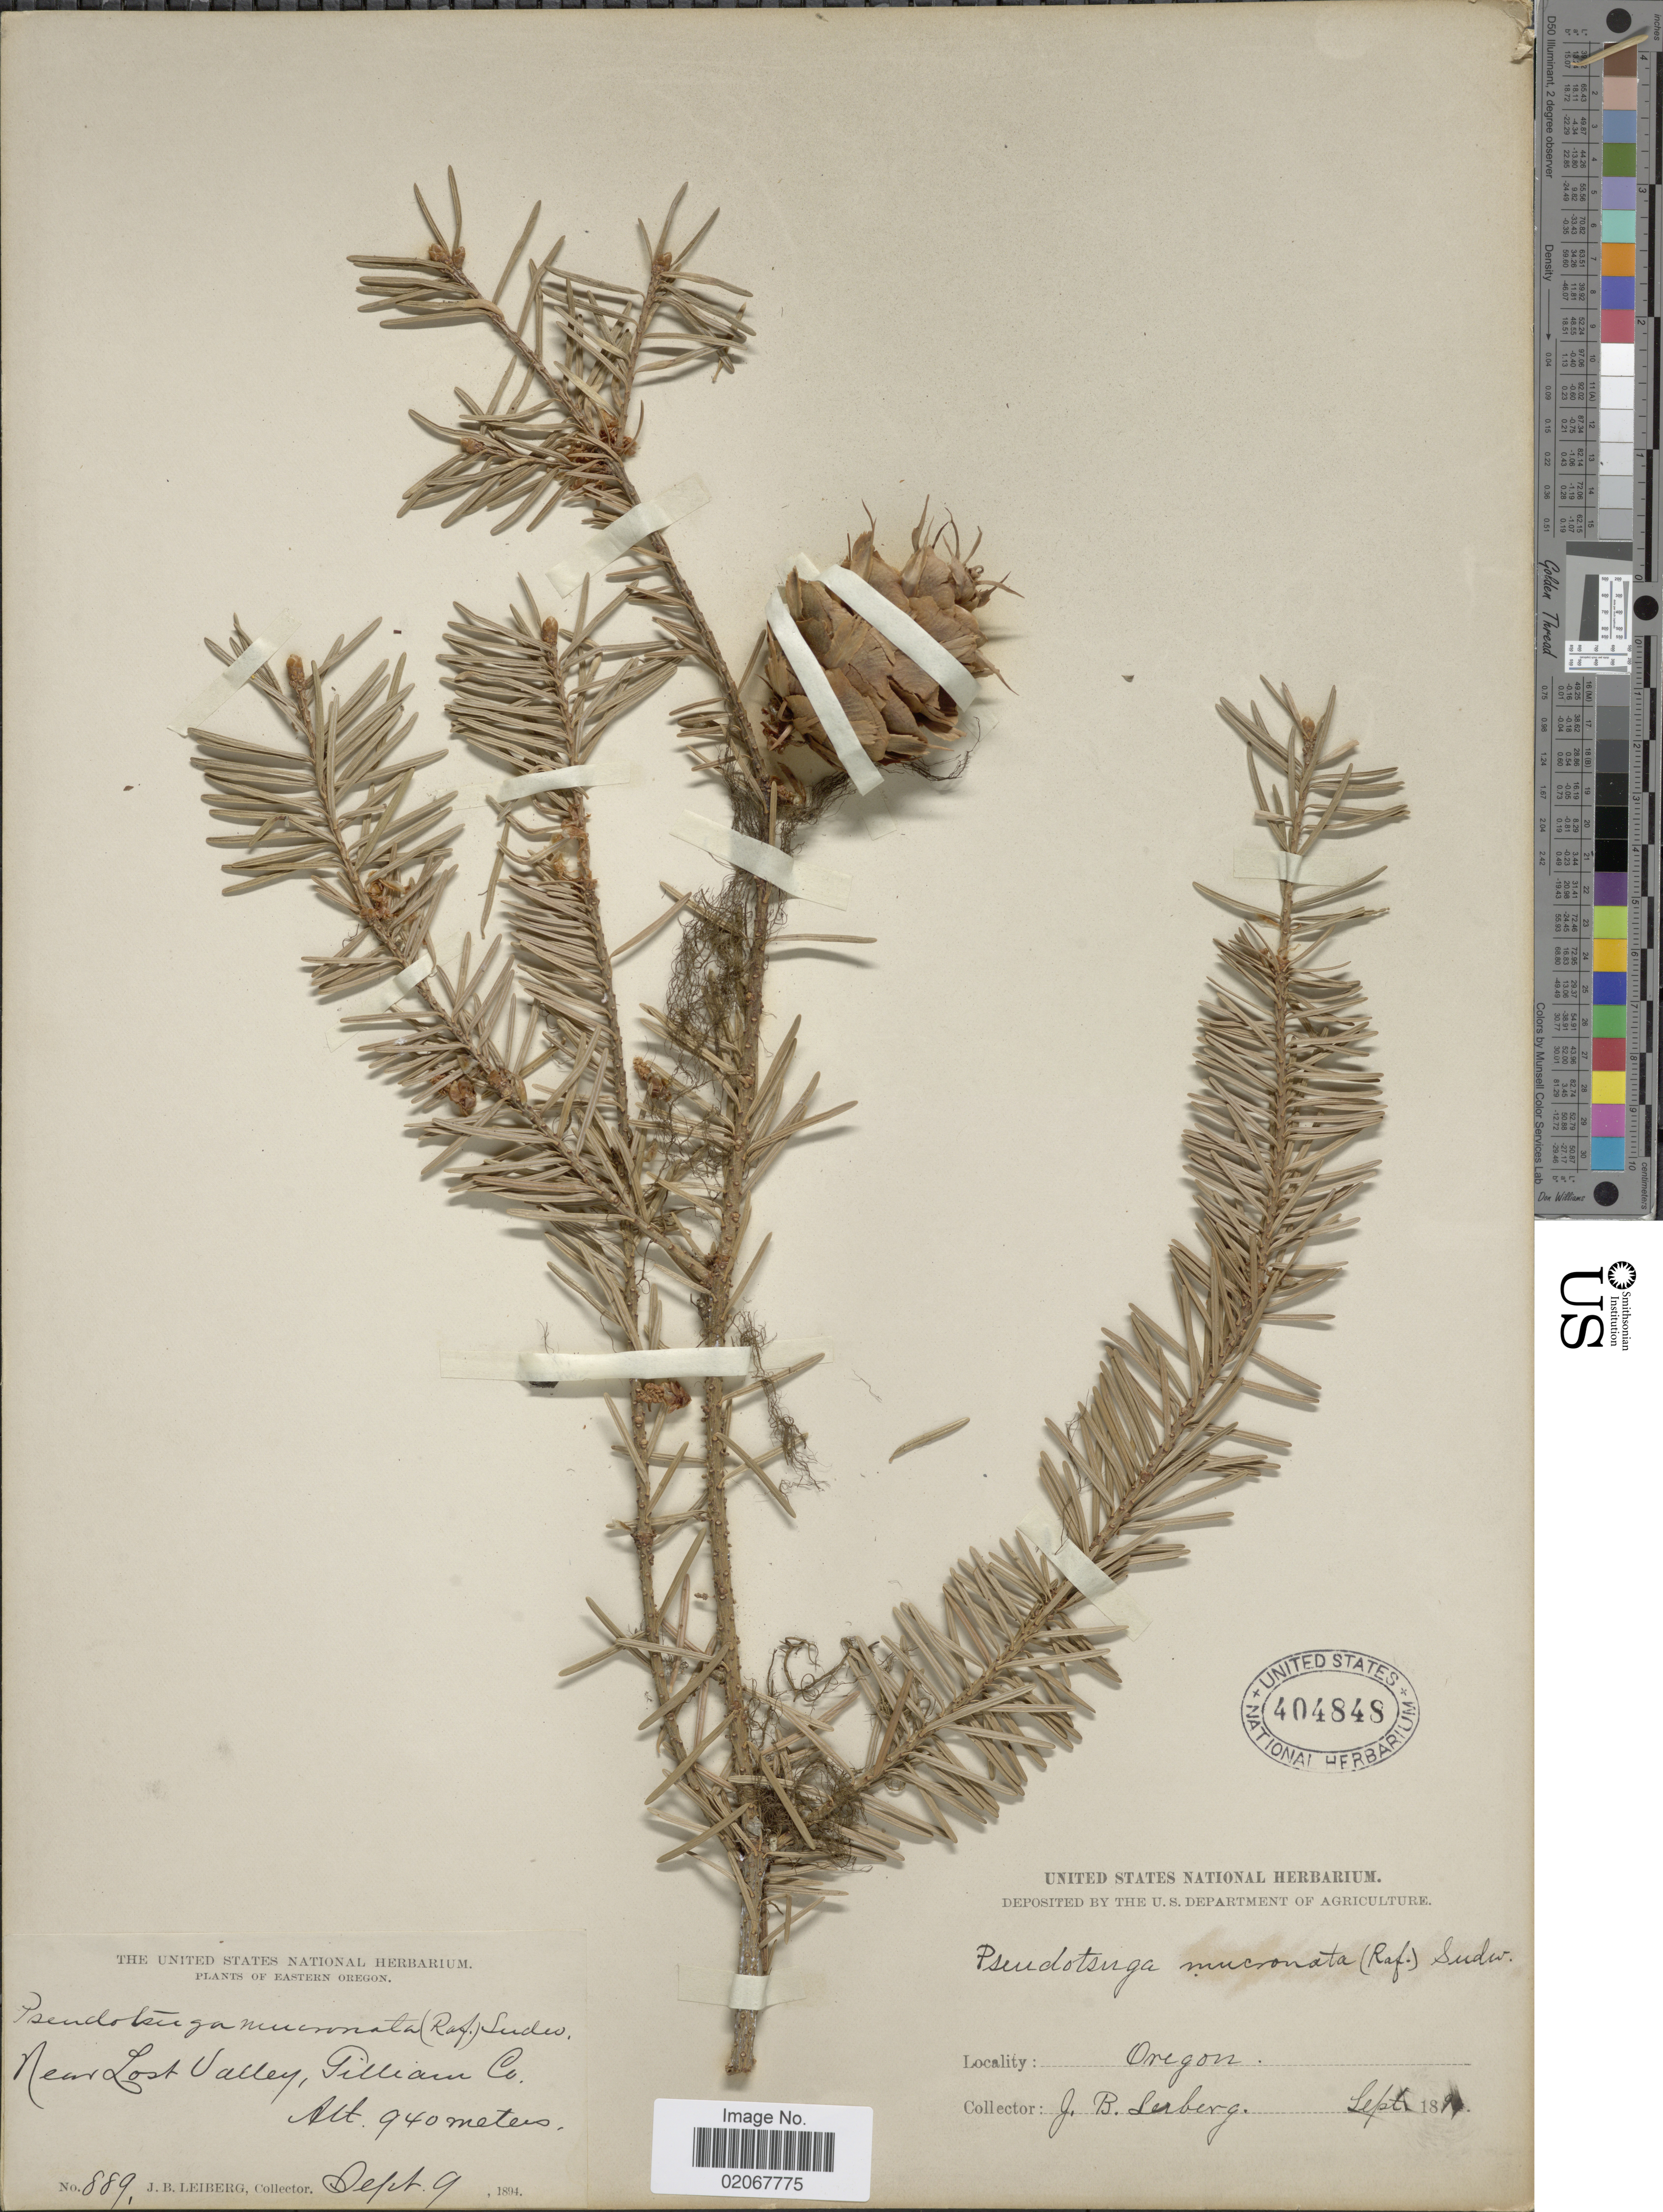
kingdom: Plantae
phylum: Tracheophyta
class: Pinopsida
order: Pinales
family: Pinaceae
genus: Pseudotsuga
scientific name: Pseudotsuga menziesii var. glauca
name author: (Beissn.) Franco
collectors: J. B. Leiberg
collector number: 889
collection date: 1894-09-09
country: United States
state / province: Oregon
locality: Eastern Oregeon. Near Lost Valley, Gillian Co.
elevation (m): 940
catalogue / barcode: US 404848